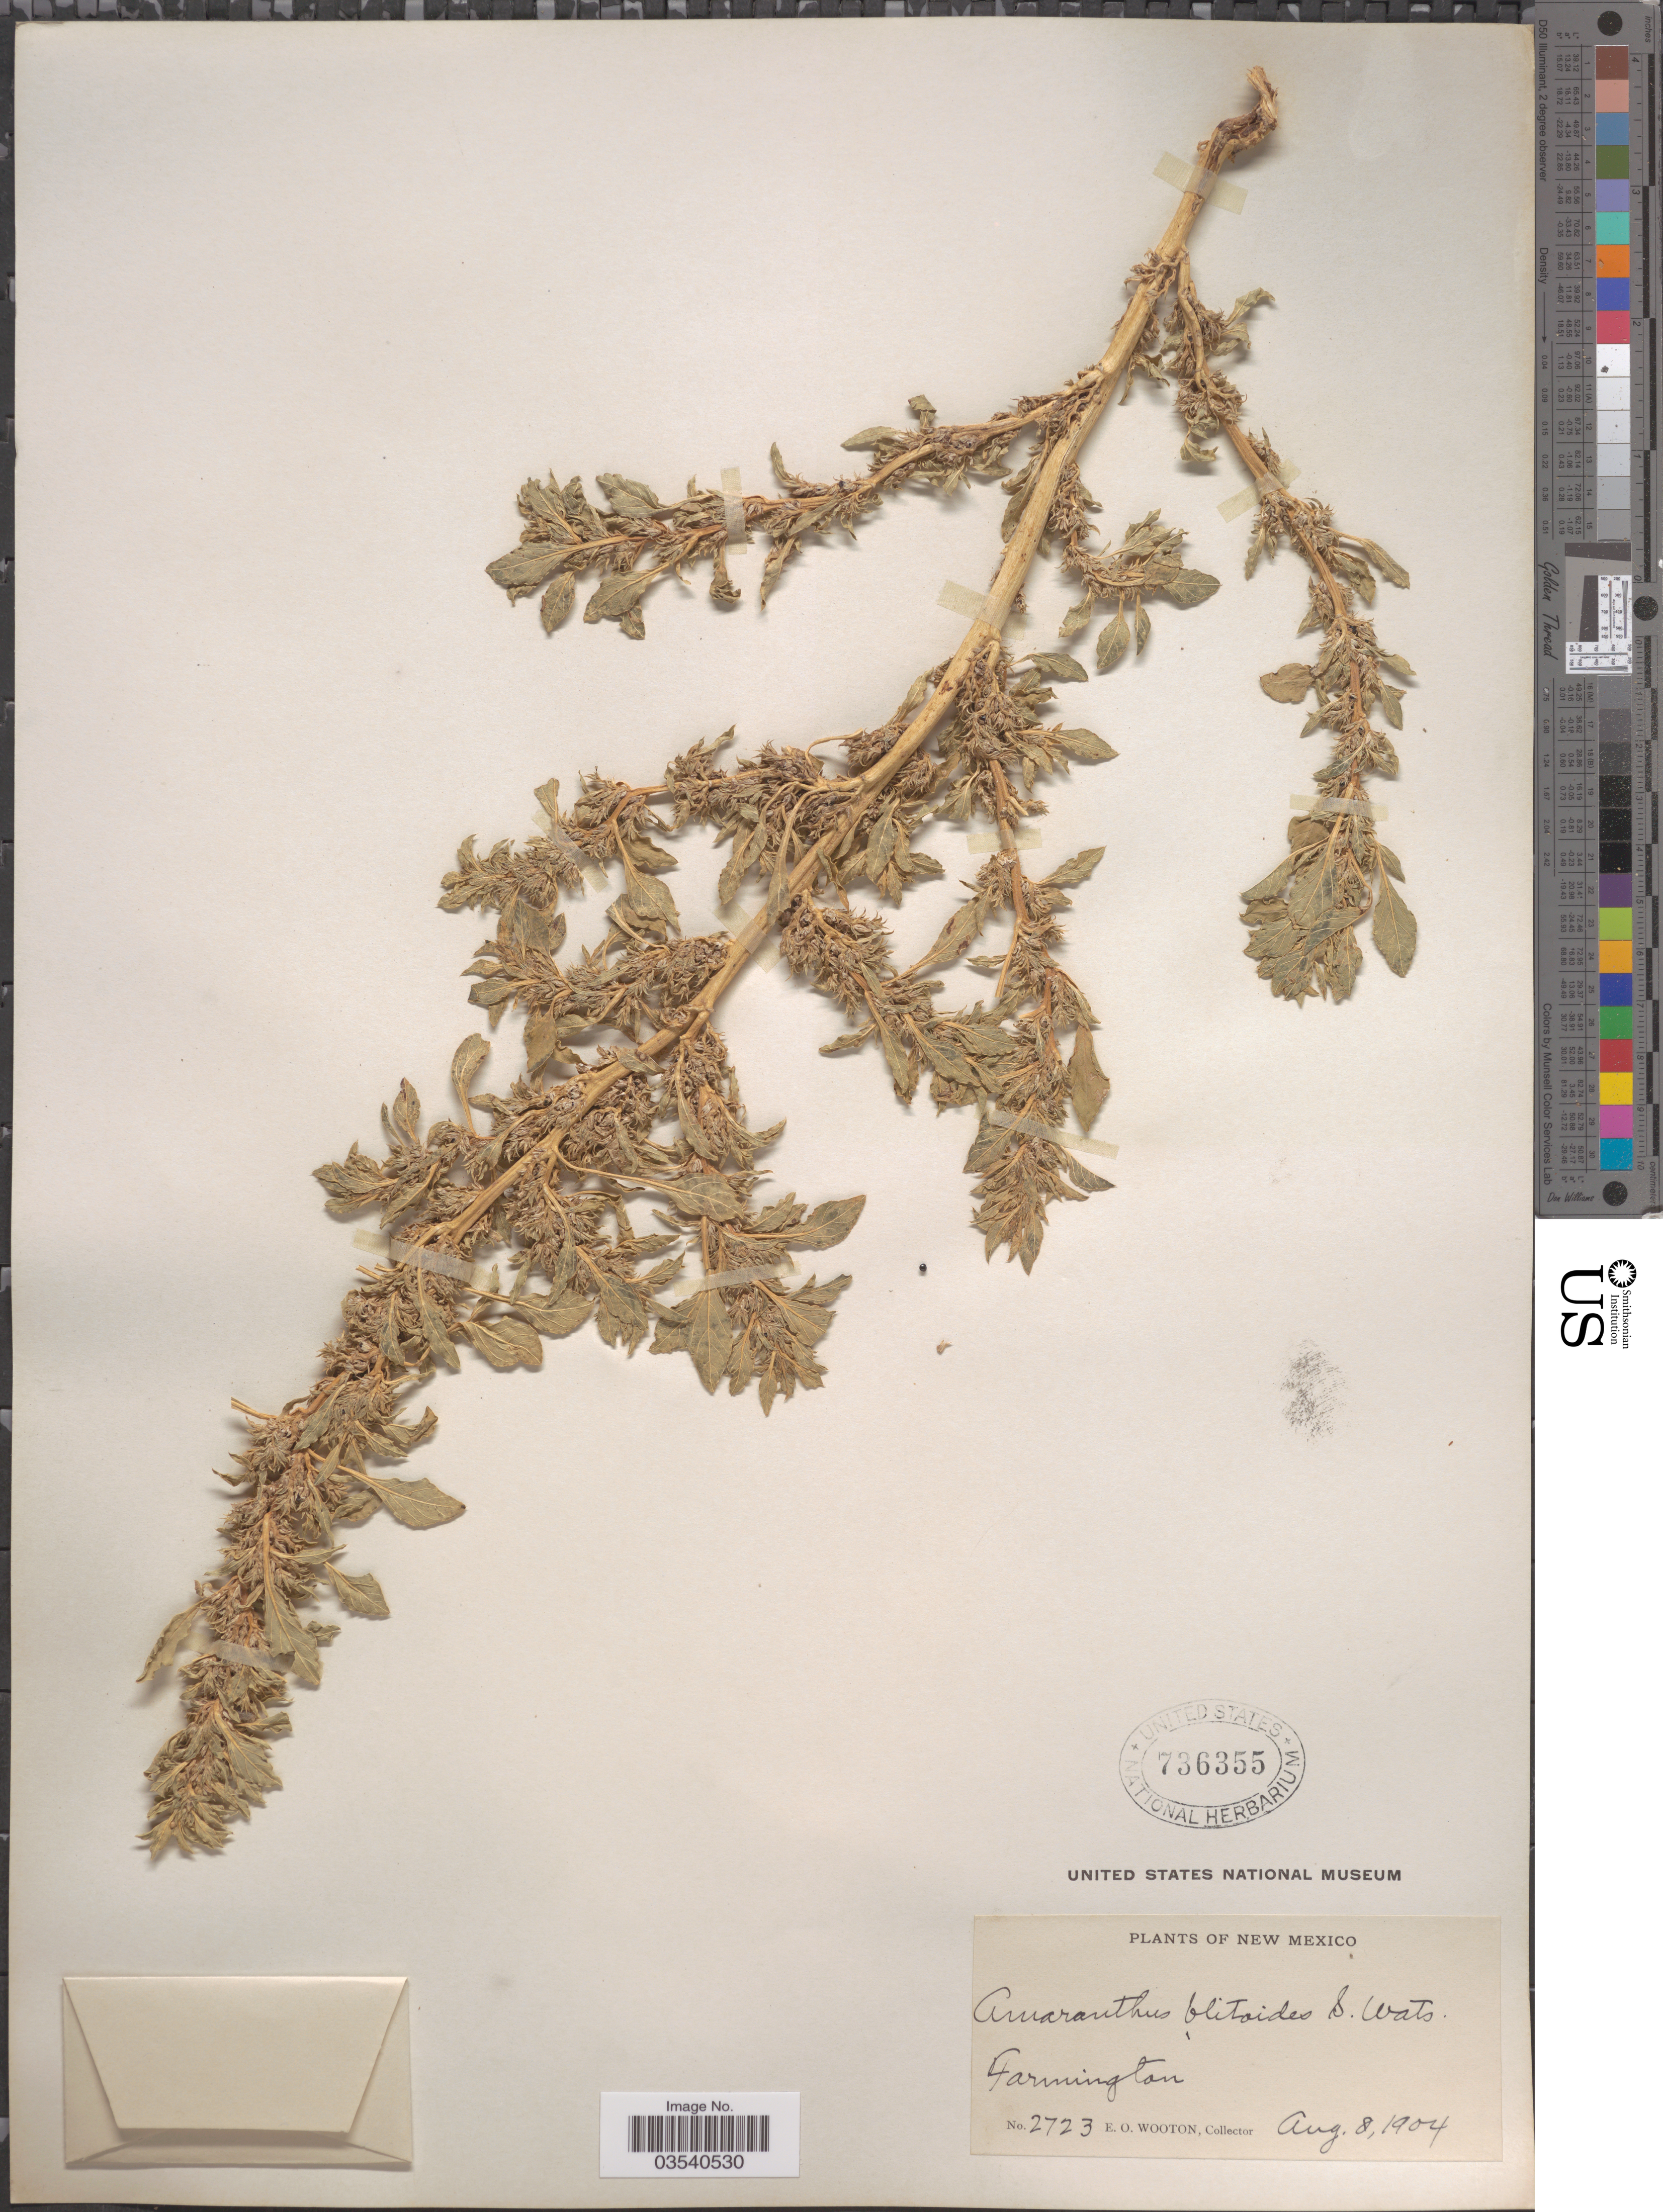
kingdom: Plantae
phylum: Tracheophyta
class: Magnoliopsida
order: Caryophyllales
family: Amaranthaceae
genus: Amaranthus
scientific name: Amaranthus graecizans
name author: L.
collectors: E. O. Wooton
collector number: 2723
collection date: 1904-08-08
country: United States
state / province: New Mexico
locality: Farmington.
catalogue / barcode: US 736355